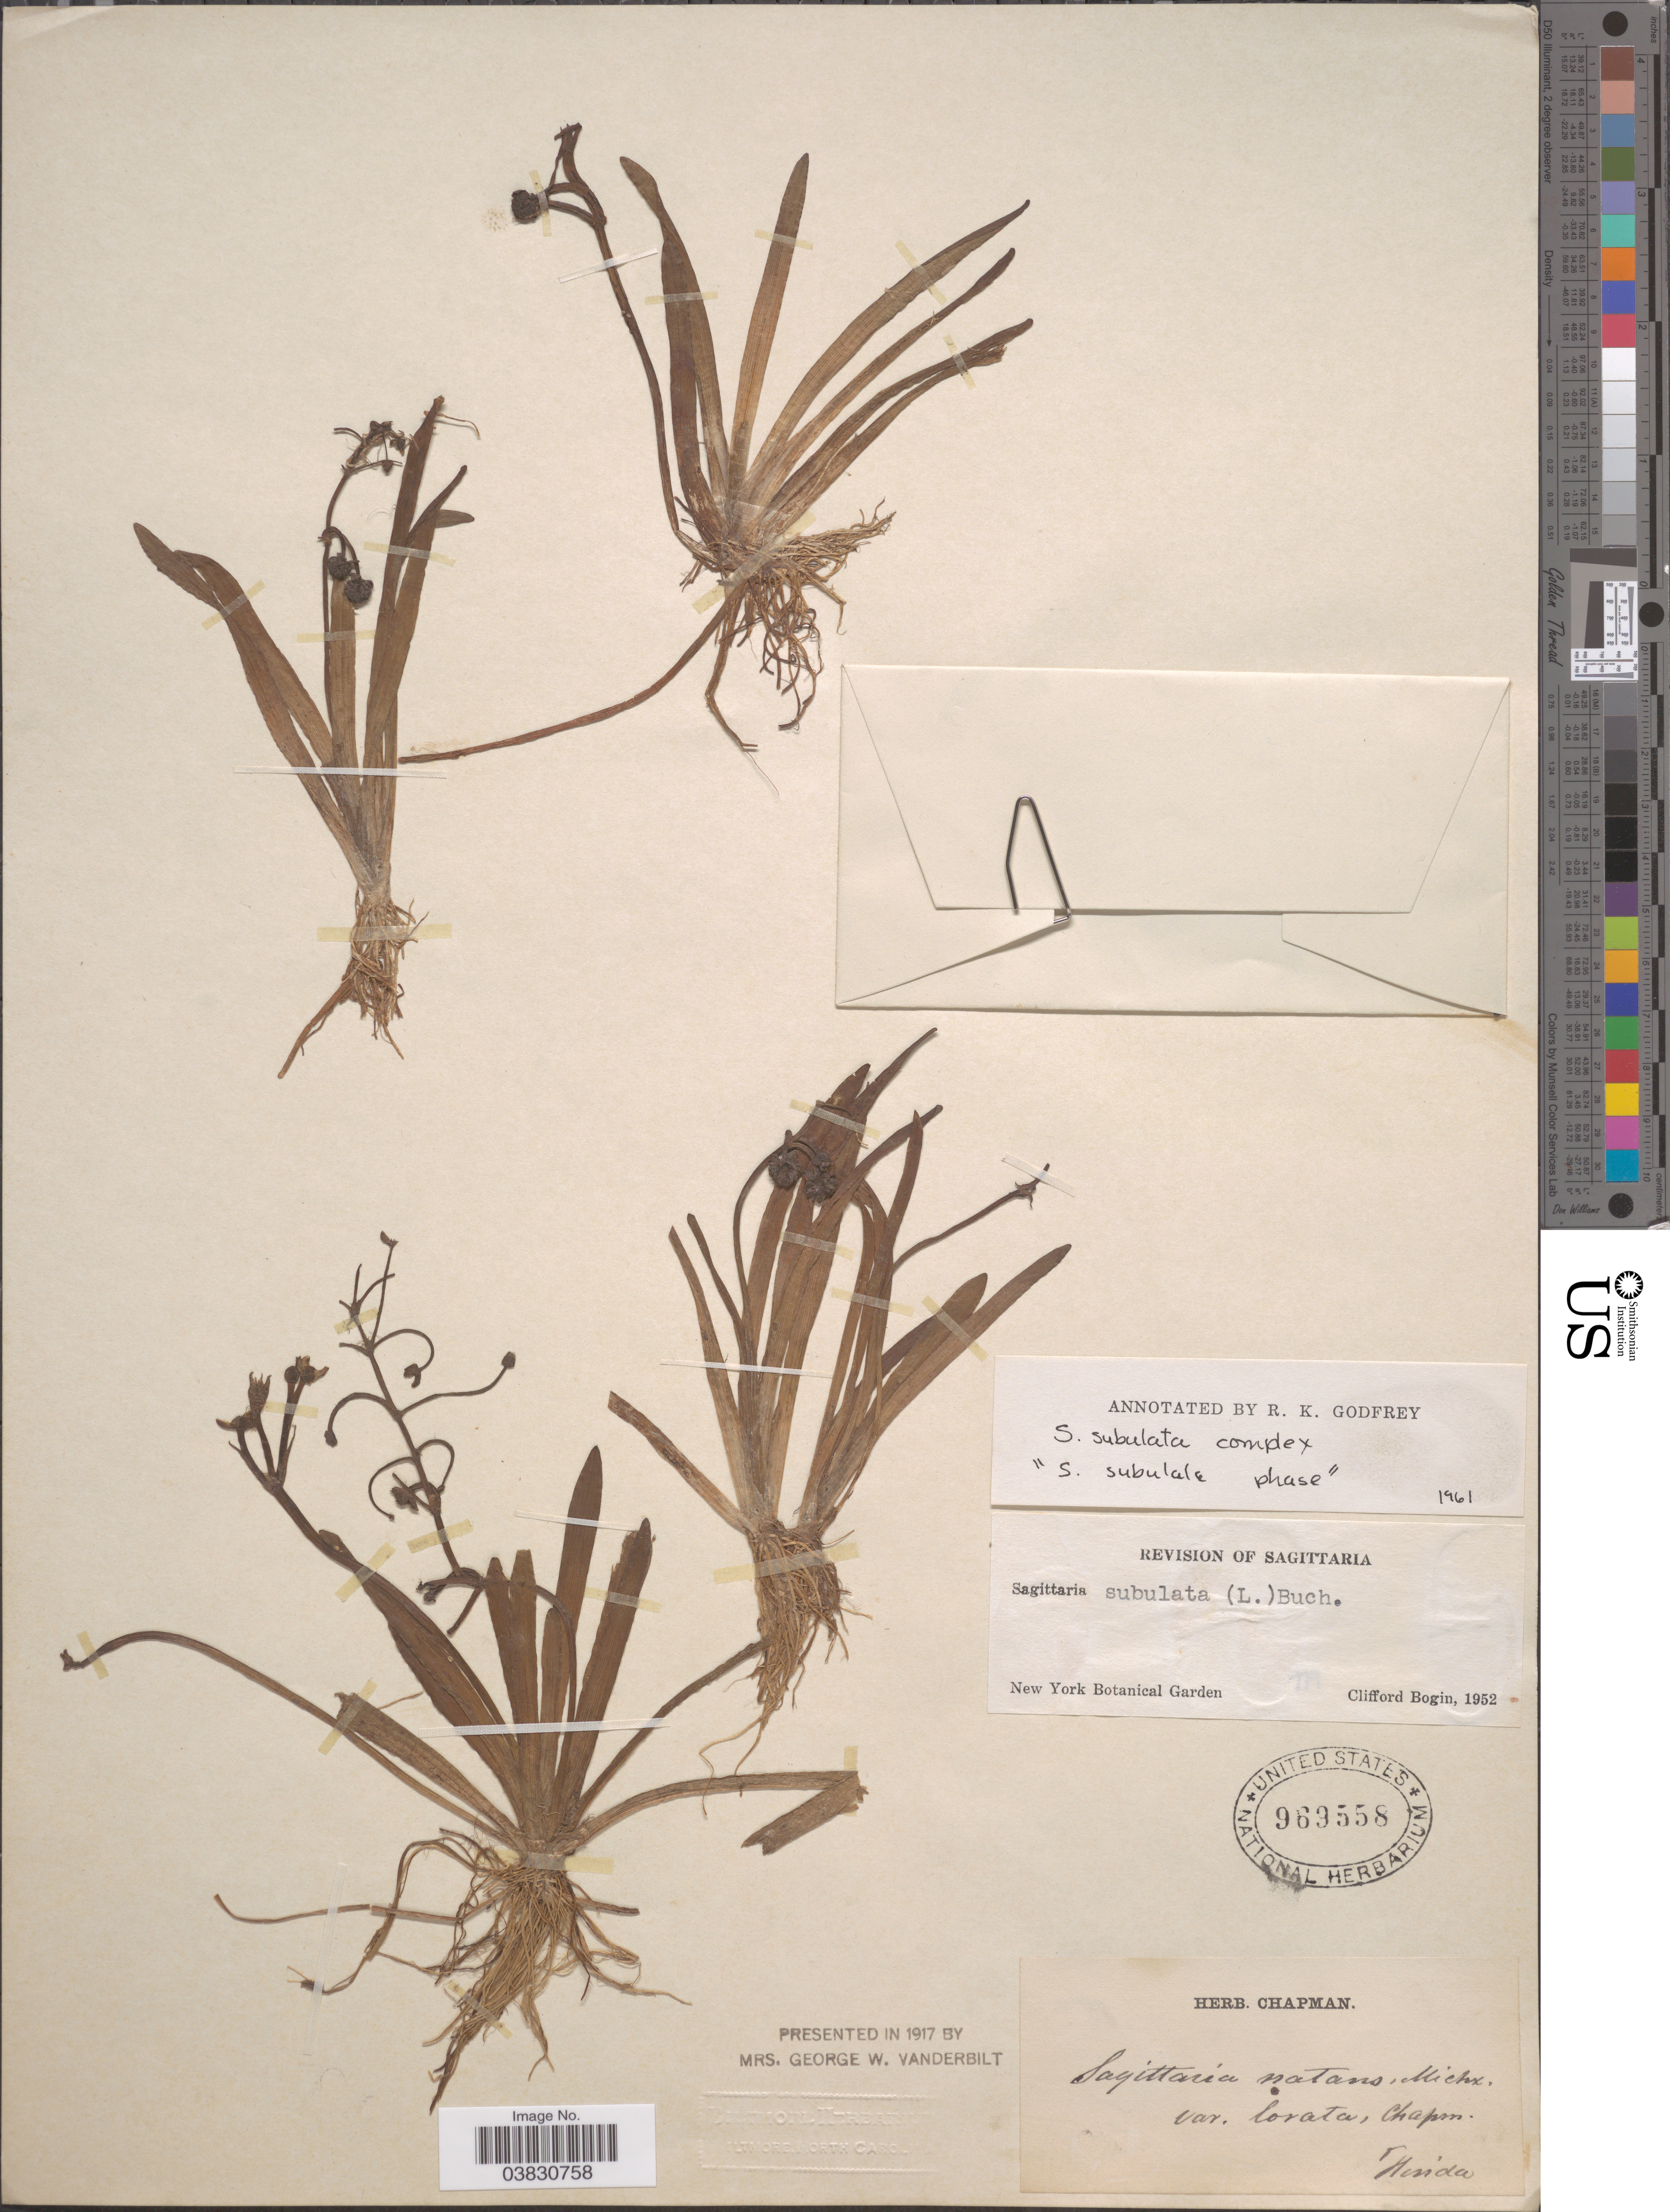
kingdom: Plantae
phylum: Tracheophyta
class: Liliopsida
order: Alismatales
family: Alismataceae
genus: Sagittaria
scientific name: Sagittaria subulata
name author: (L.) Buchenau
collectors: ex herb. Chapman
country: United States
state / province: Florida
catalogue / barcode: US 969558